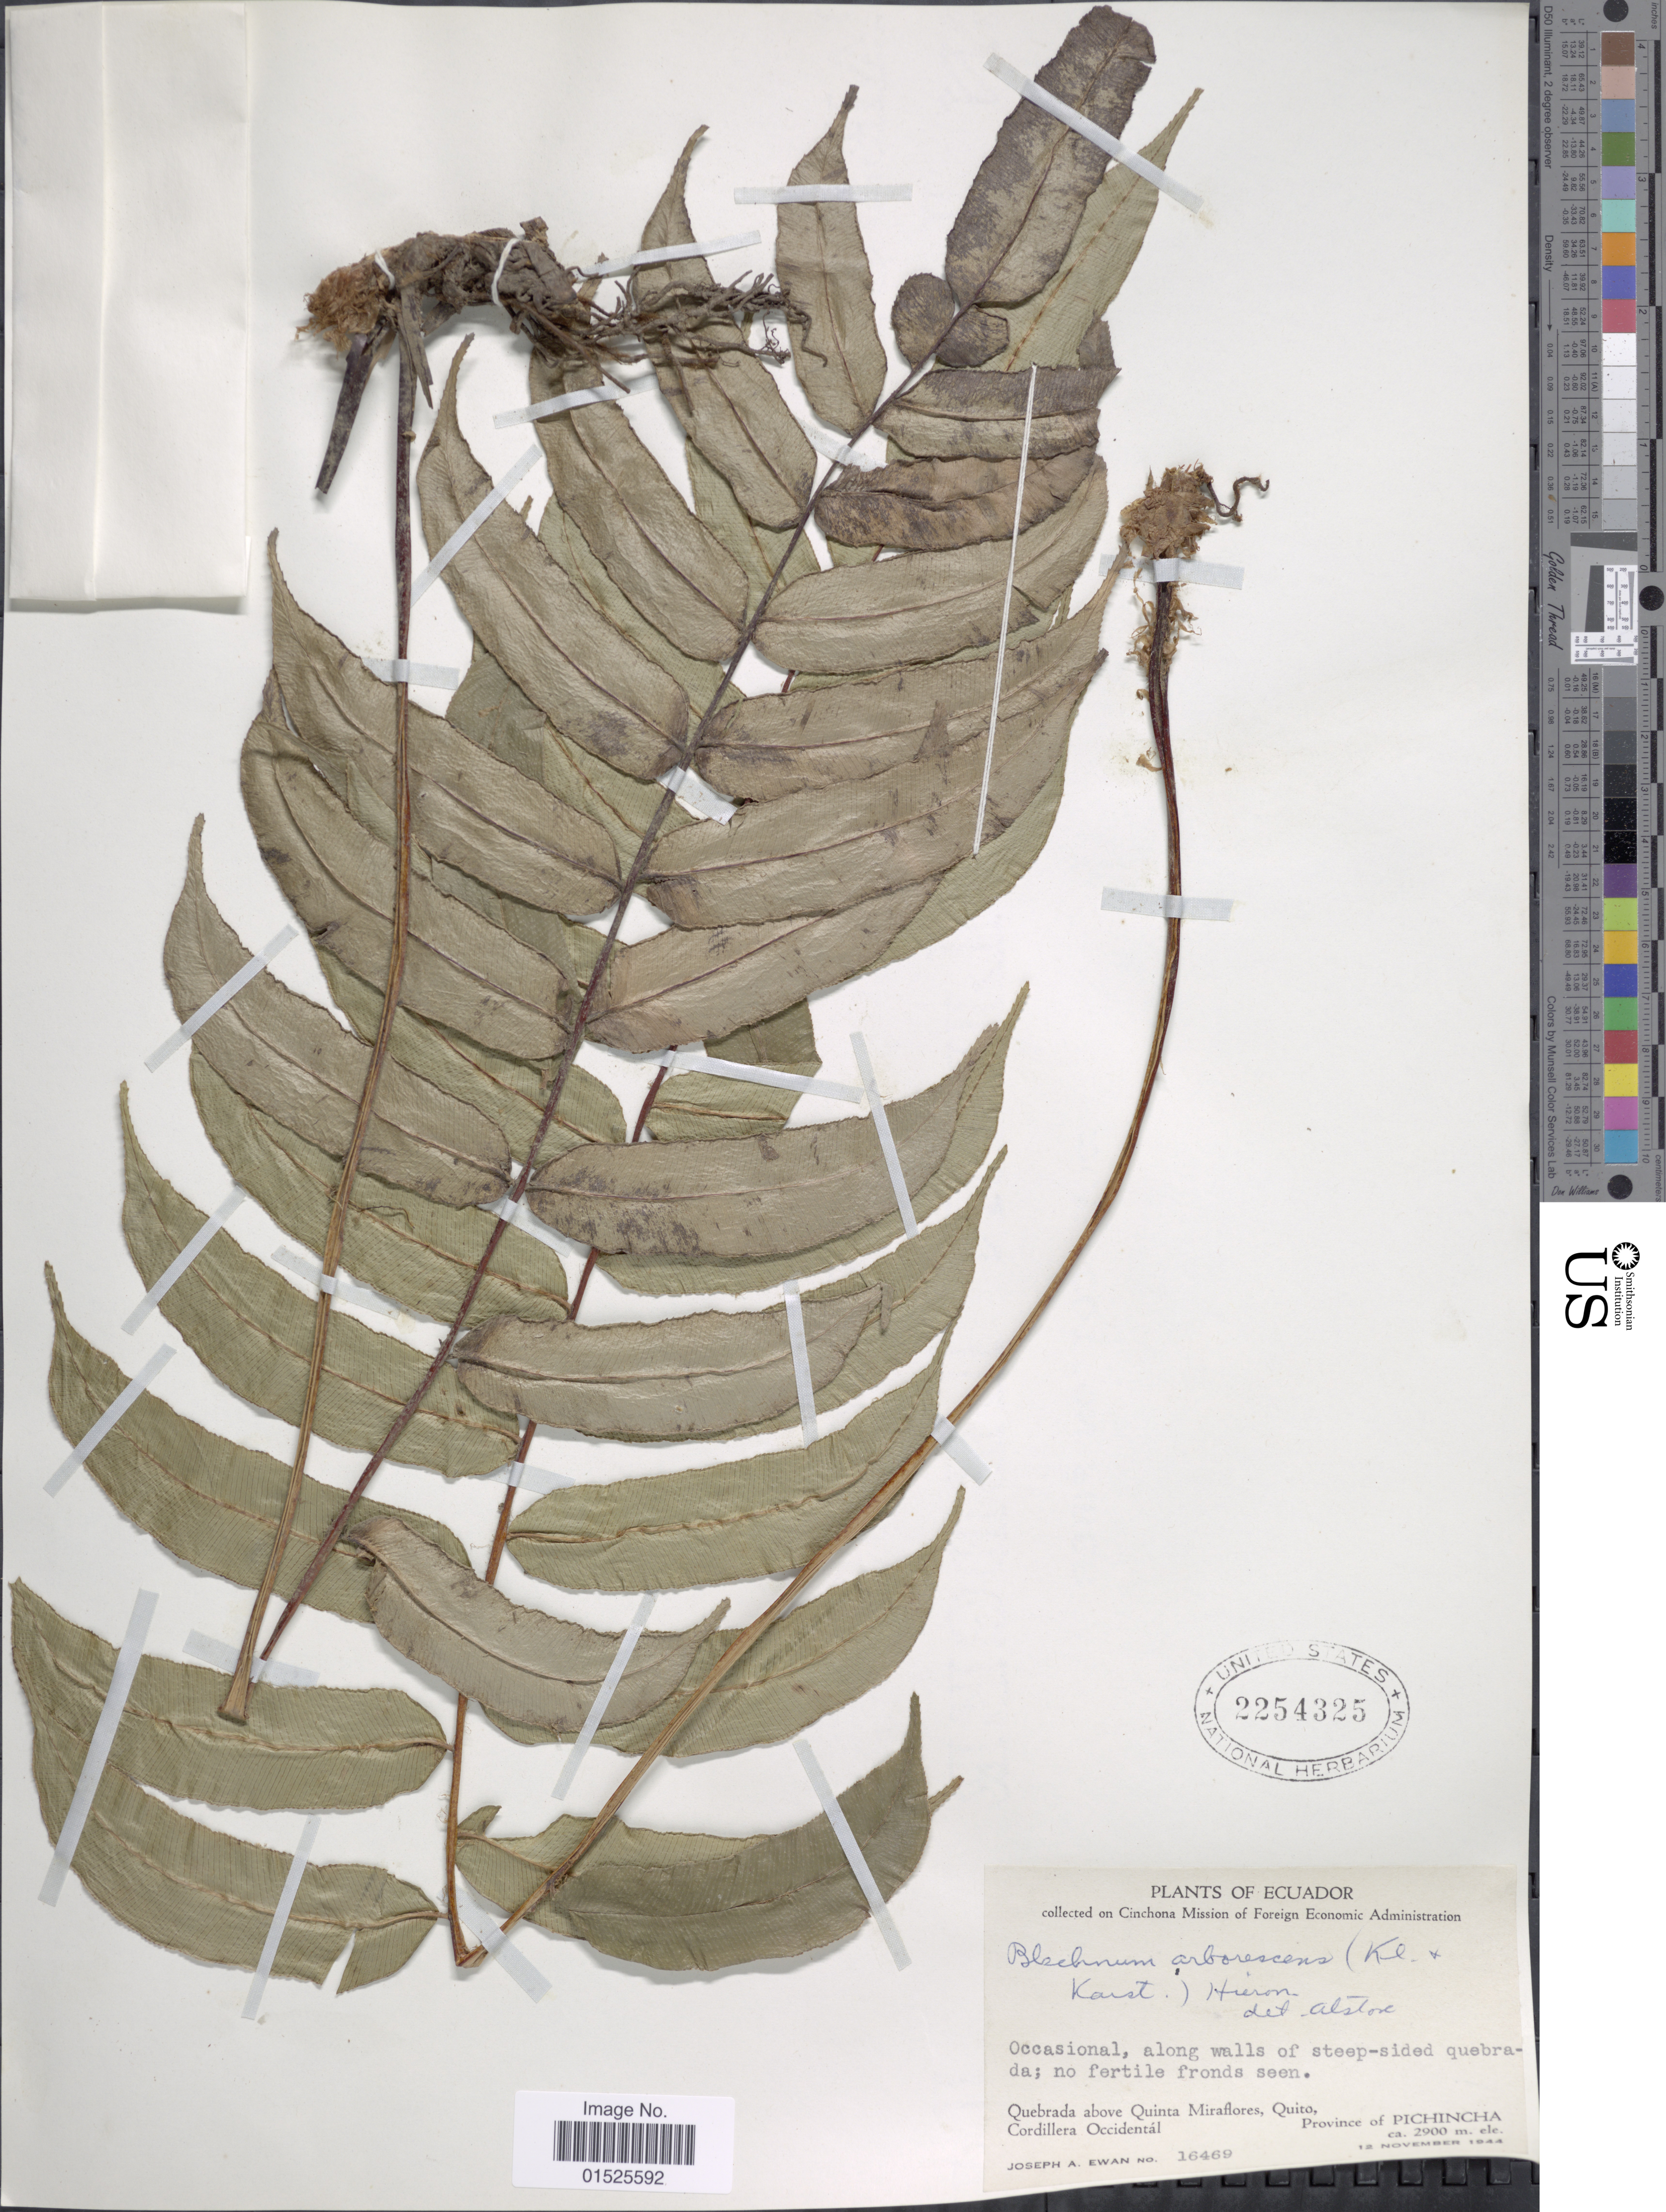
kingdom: Plantae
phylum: Tracheophyta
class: Polypodiopsida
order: Polypodiales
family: Blechnaceae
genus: Blechnum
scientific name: Blechnum cordatum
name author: (Desv.) Hieron.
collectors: J. A. Ewan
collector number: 16469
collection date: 1944-11-12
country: Ecuador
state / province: Pichincha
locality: Quebrada above Quinta Miraflores, Quito. Cordillera Occidentál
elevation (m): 2900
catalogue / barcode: US 2254325